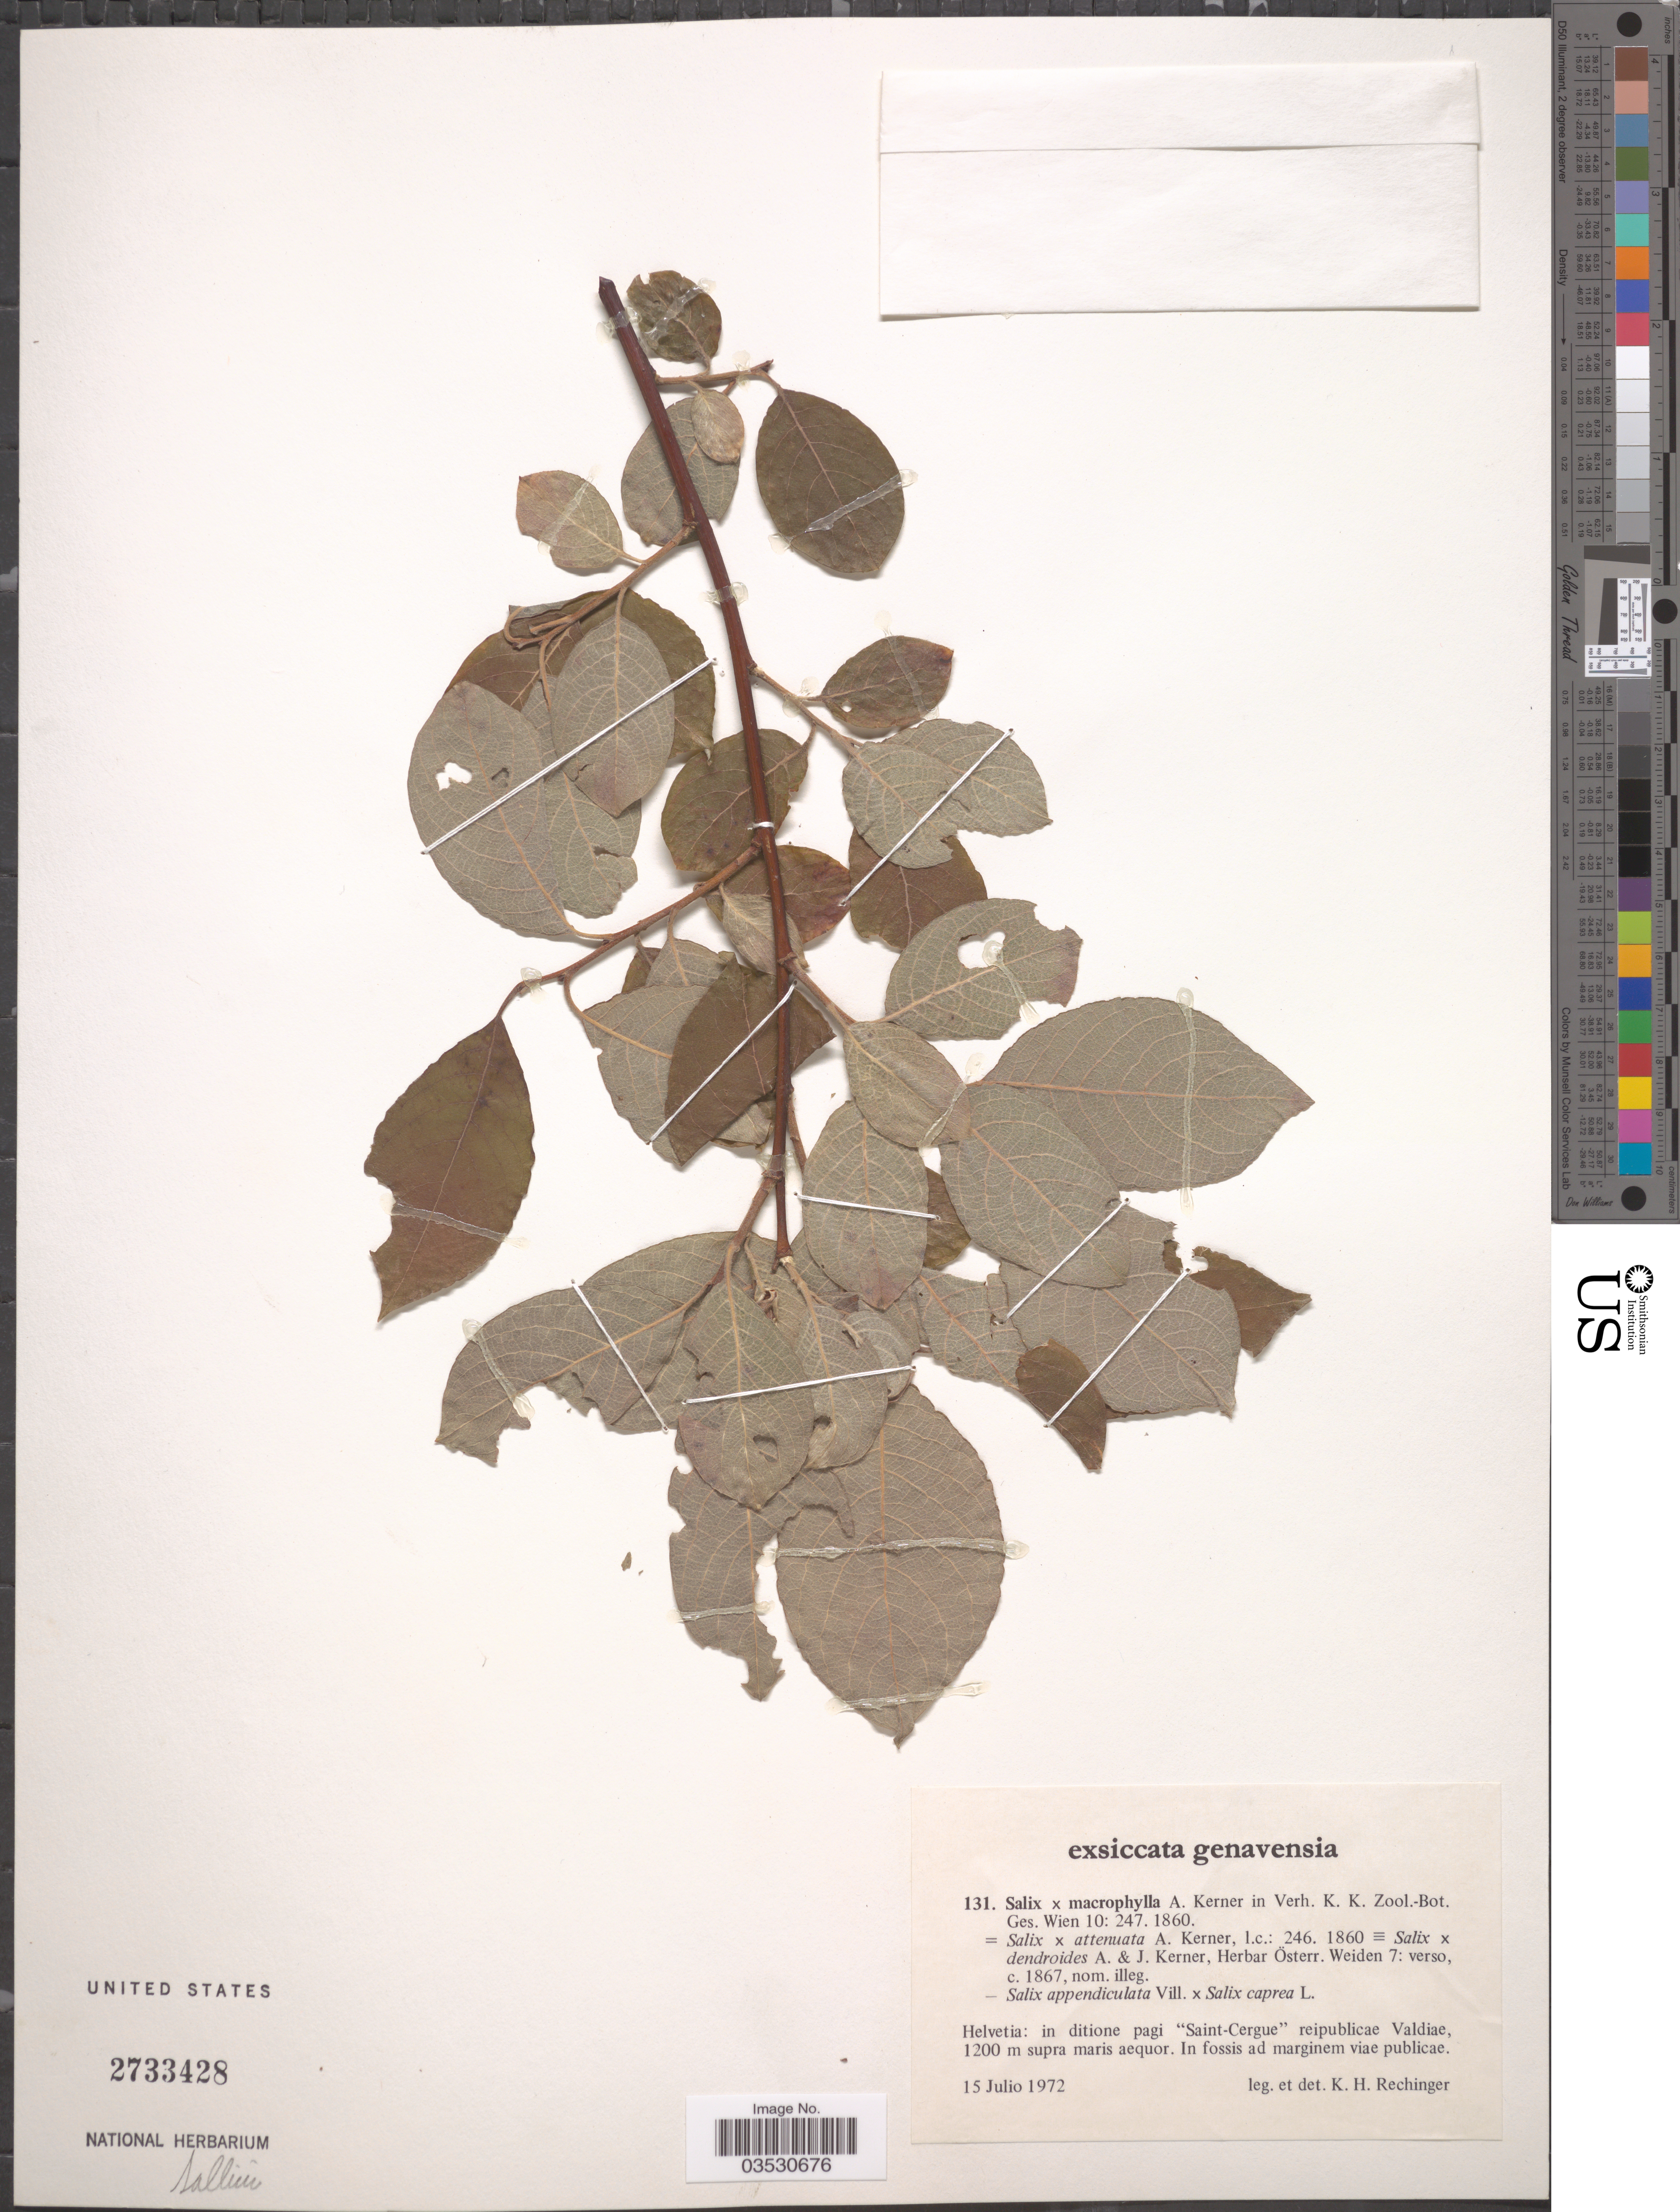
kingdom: Plantae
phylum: Tracheophyta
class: Magnoliopsida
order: Malpighiales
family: Salicaceae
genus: Salix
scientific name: Salix x macrophylla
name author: A. Kern.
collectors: K. H. Rechinger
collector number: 131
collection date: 1972-07-15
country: Switzerland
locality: Helvetia: in ditione pagi "Saint-Cergue" reipublicae Valdiæ.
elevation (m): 1200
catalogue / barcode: US 2733428